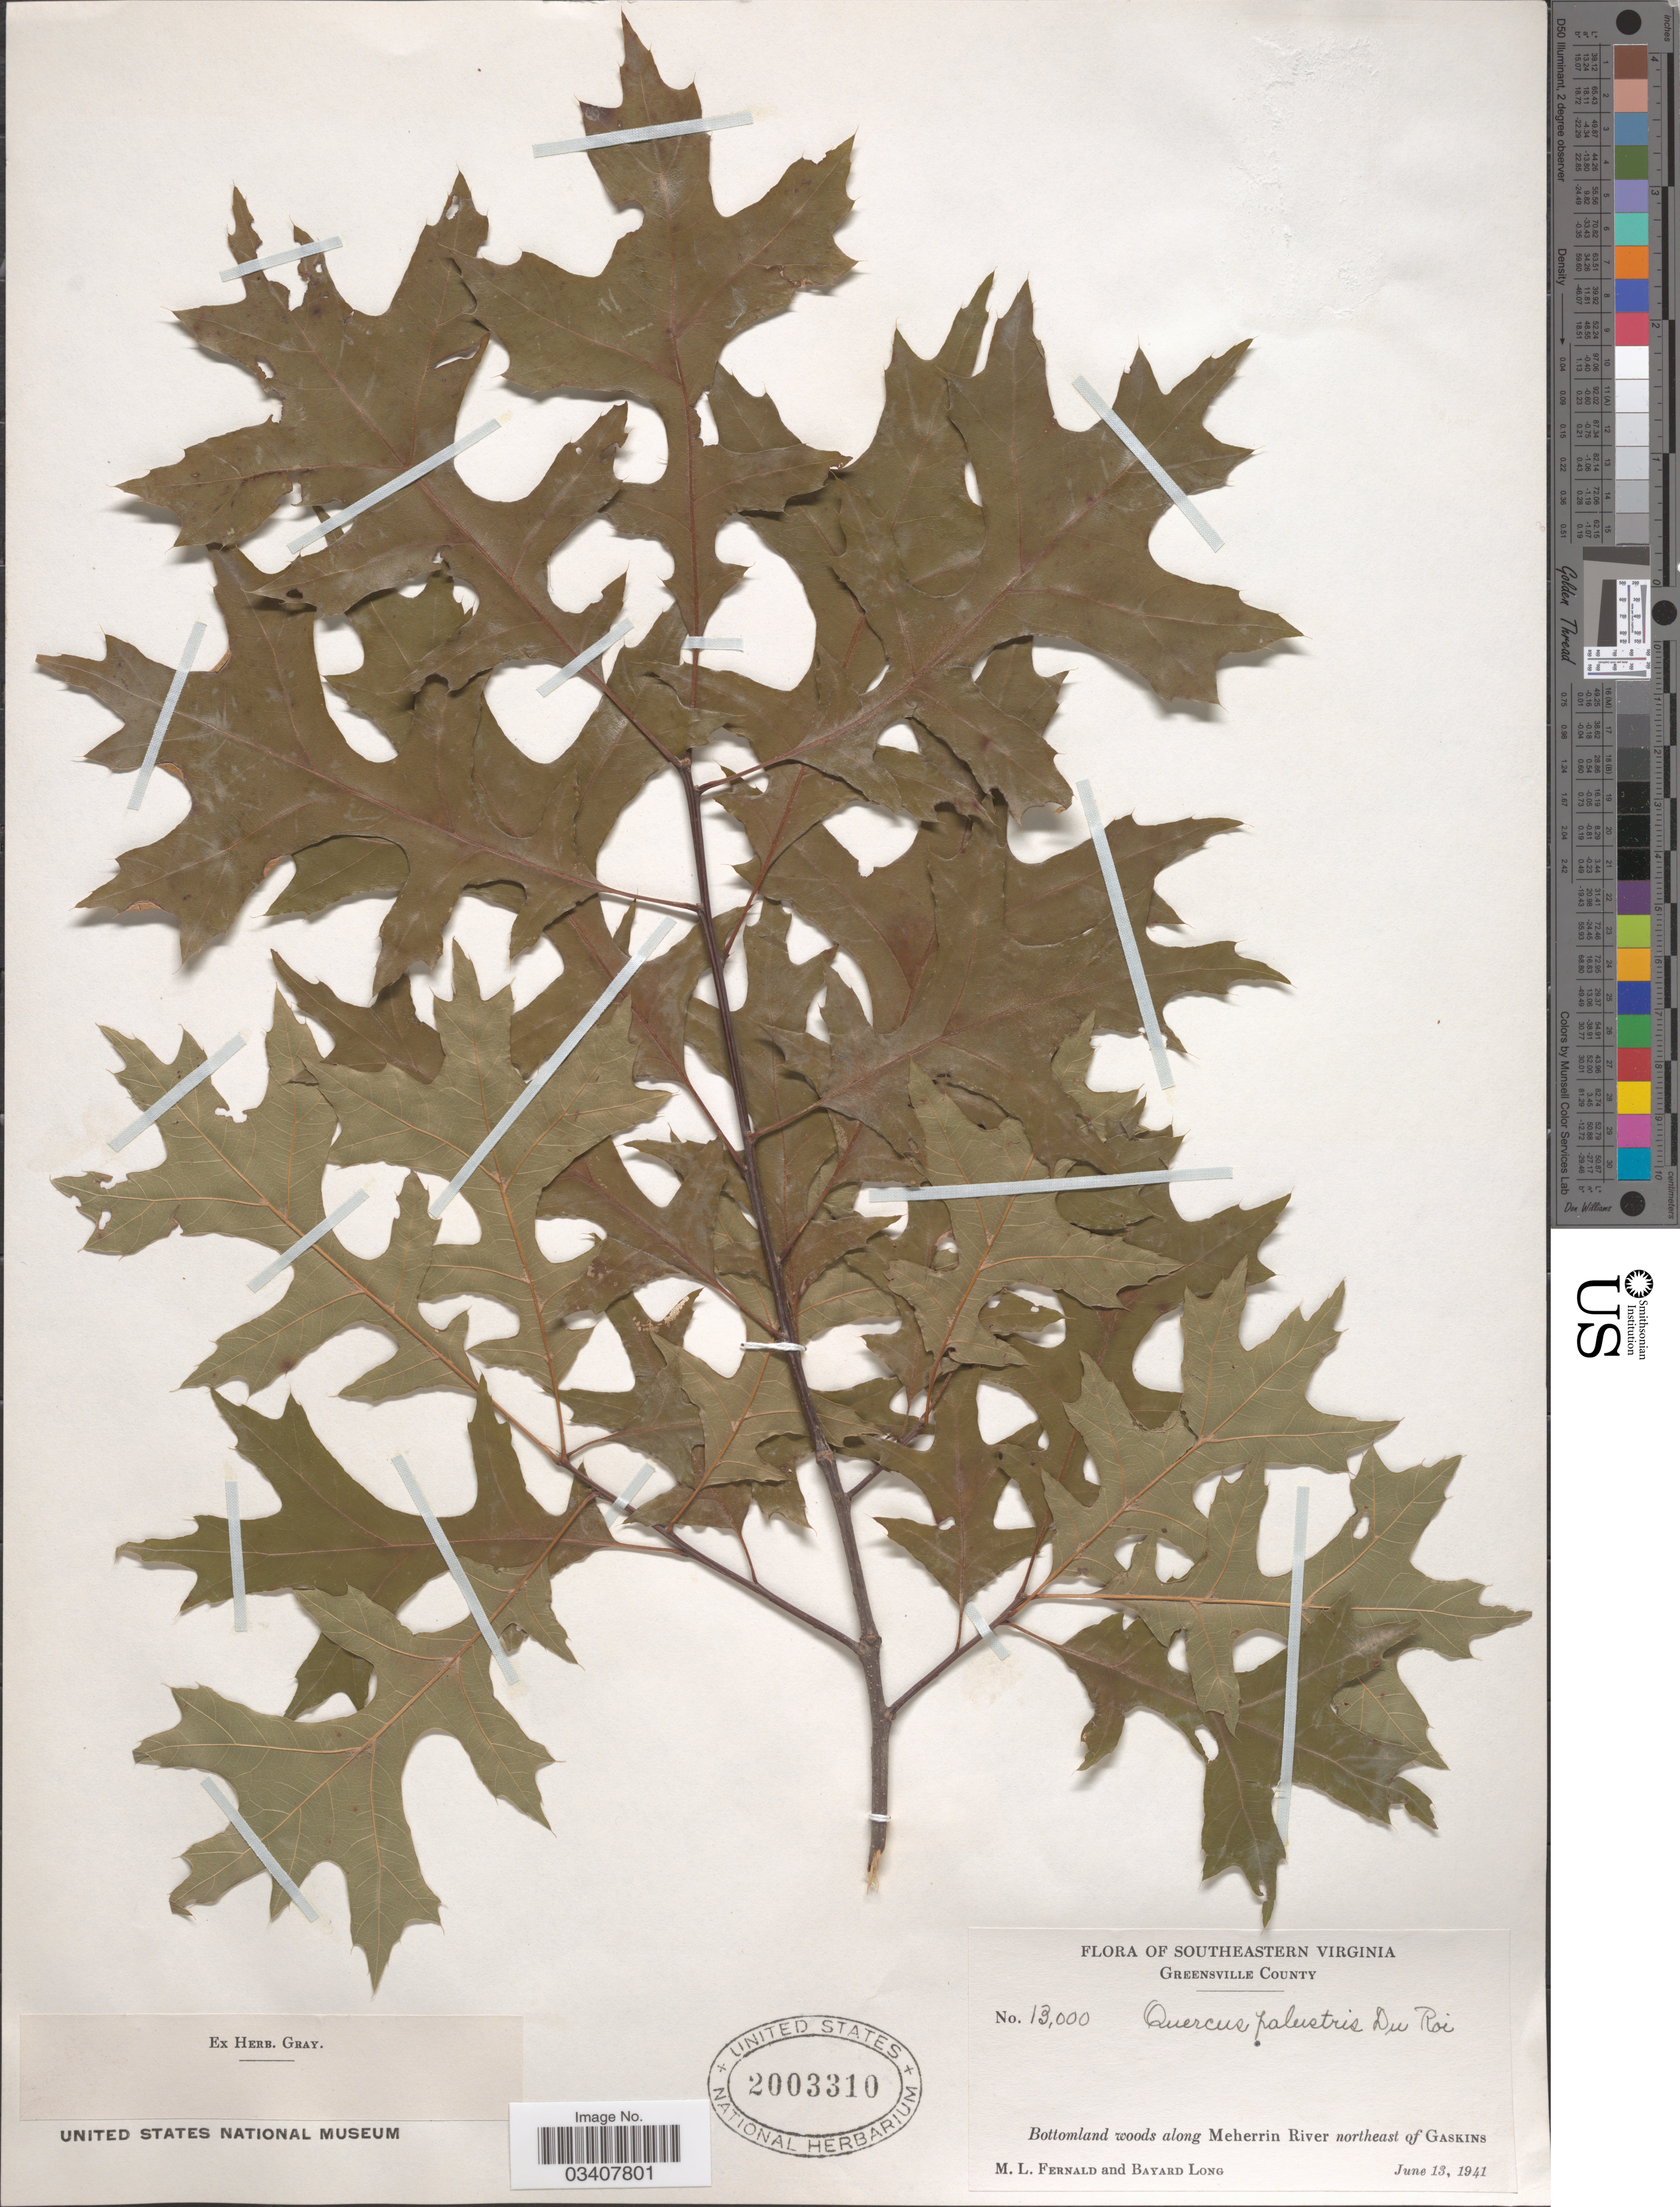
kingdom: Plantae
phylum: Tracheophyta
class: Magnoliopsida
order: Fagales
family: Fagaceae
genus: Quercus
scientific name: Quercus palustris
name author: Münchh.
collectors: M. L. Fernald & B. Long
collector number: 13000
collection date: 1941-06-13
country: United States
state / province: Virginia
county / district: Greensville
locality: Southeastern Virginia. Greensville ounty. Bottomland woods along Meherrin River northeast of Gaskins.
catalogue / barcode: US 2003310